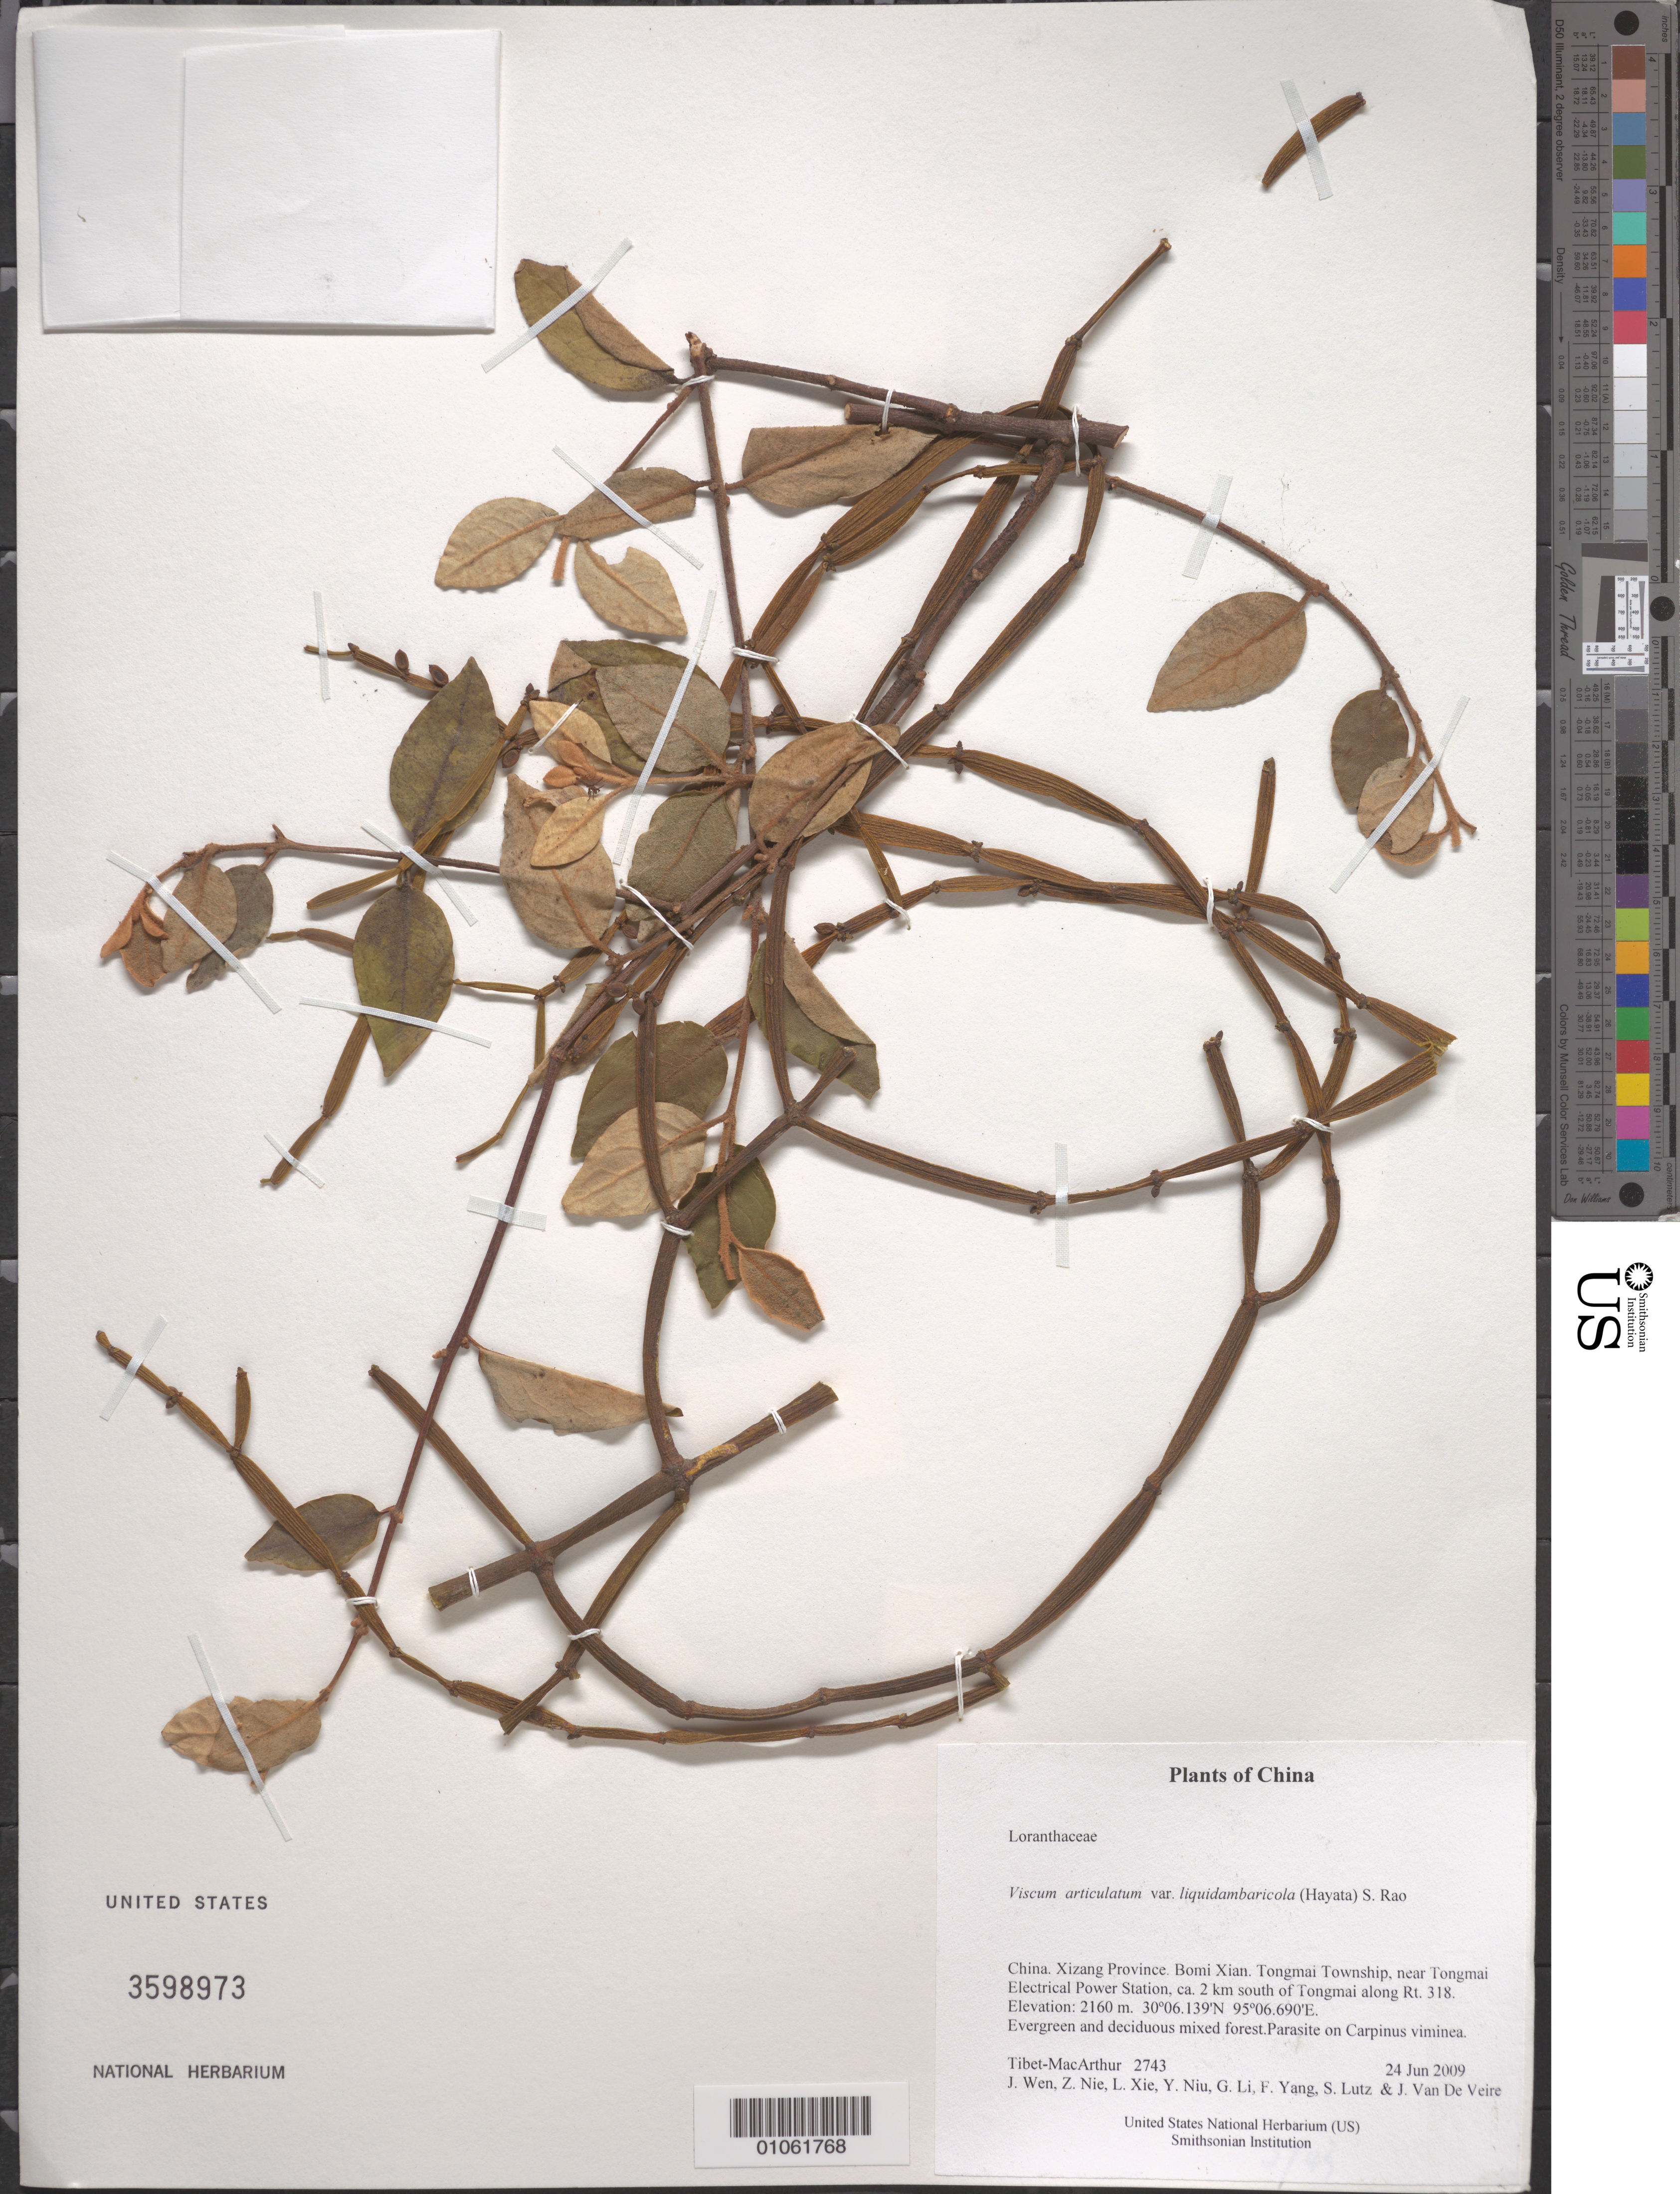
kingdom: Plantae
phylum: Tracheophyta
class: Magnoliopsida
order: Santalales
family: Viscaceae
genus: Viscum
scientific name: Viscum articulatum var. liquidambaricola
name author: (Hayata) S. Rao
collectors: Tibet-MacArthur, J. Wen, Z. Nie, L. Xie, Y. Niu, G. Li, F. Yang, S. Lutz & J. Van De Veire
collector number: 2743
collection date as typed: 24 Jun 2009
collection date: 2009-06-24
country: China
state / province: Xizang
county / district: Bomi Xian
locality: Tongmai Township, near Tongmai Electrical Power Station, ca. 2 km south of Tongmai along Rt. 318.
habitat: Evergreen and deciduous mixed forest, on Carpinus viminea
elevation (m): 2160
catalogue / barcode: US 3598973